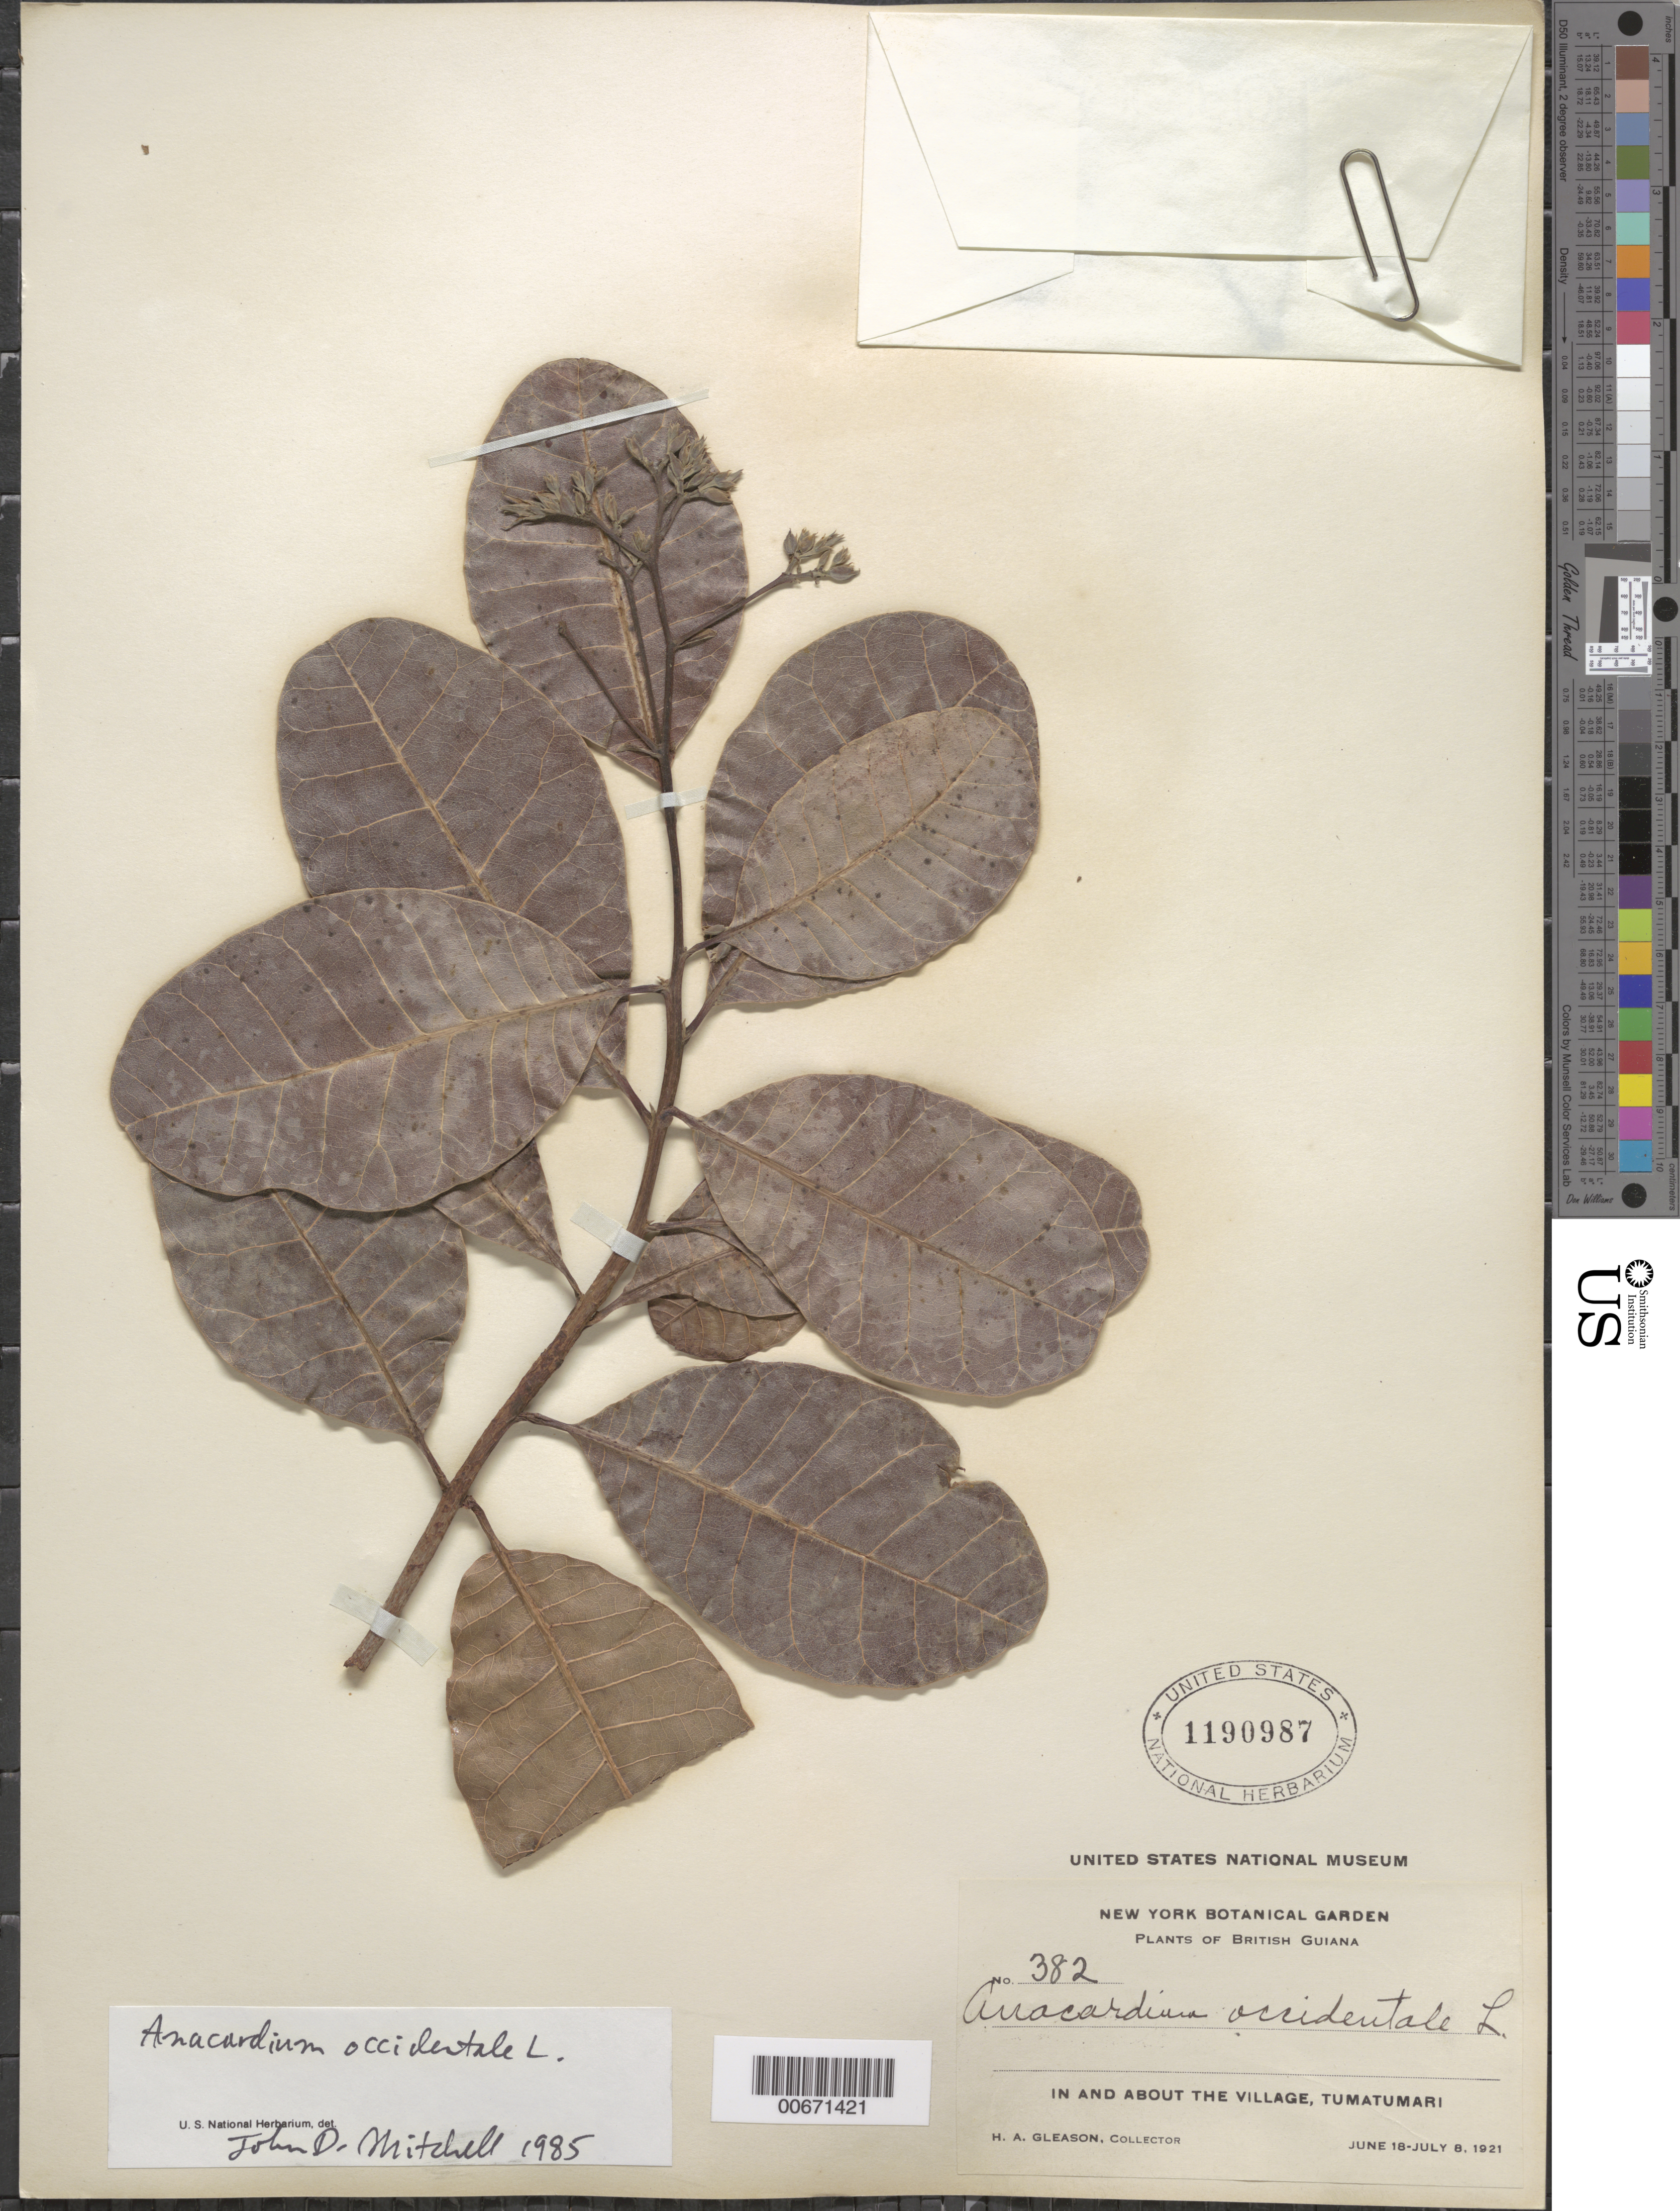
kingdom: Plantae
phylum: Tracheophyta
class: Magnoliopsida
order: Sapindales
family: Anacardiaceae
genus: Anacardium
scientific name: Anacardium occidentale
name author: L.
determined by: Mitchell, John D.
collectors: H. A. Gleason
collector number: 382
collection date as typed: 18-Jun-21 to 8-Jul-21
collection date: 1921-06-18/1921-07-08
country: Guyana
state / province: Potaro-Siparuni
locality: Tumatumari Village, Potaro R.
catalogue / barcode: US 1190987